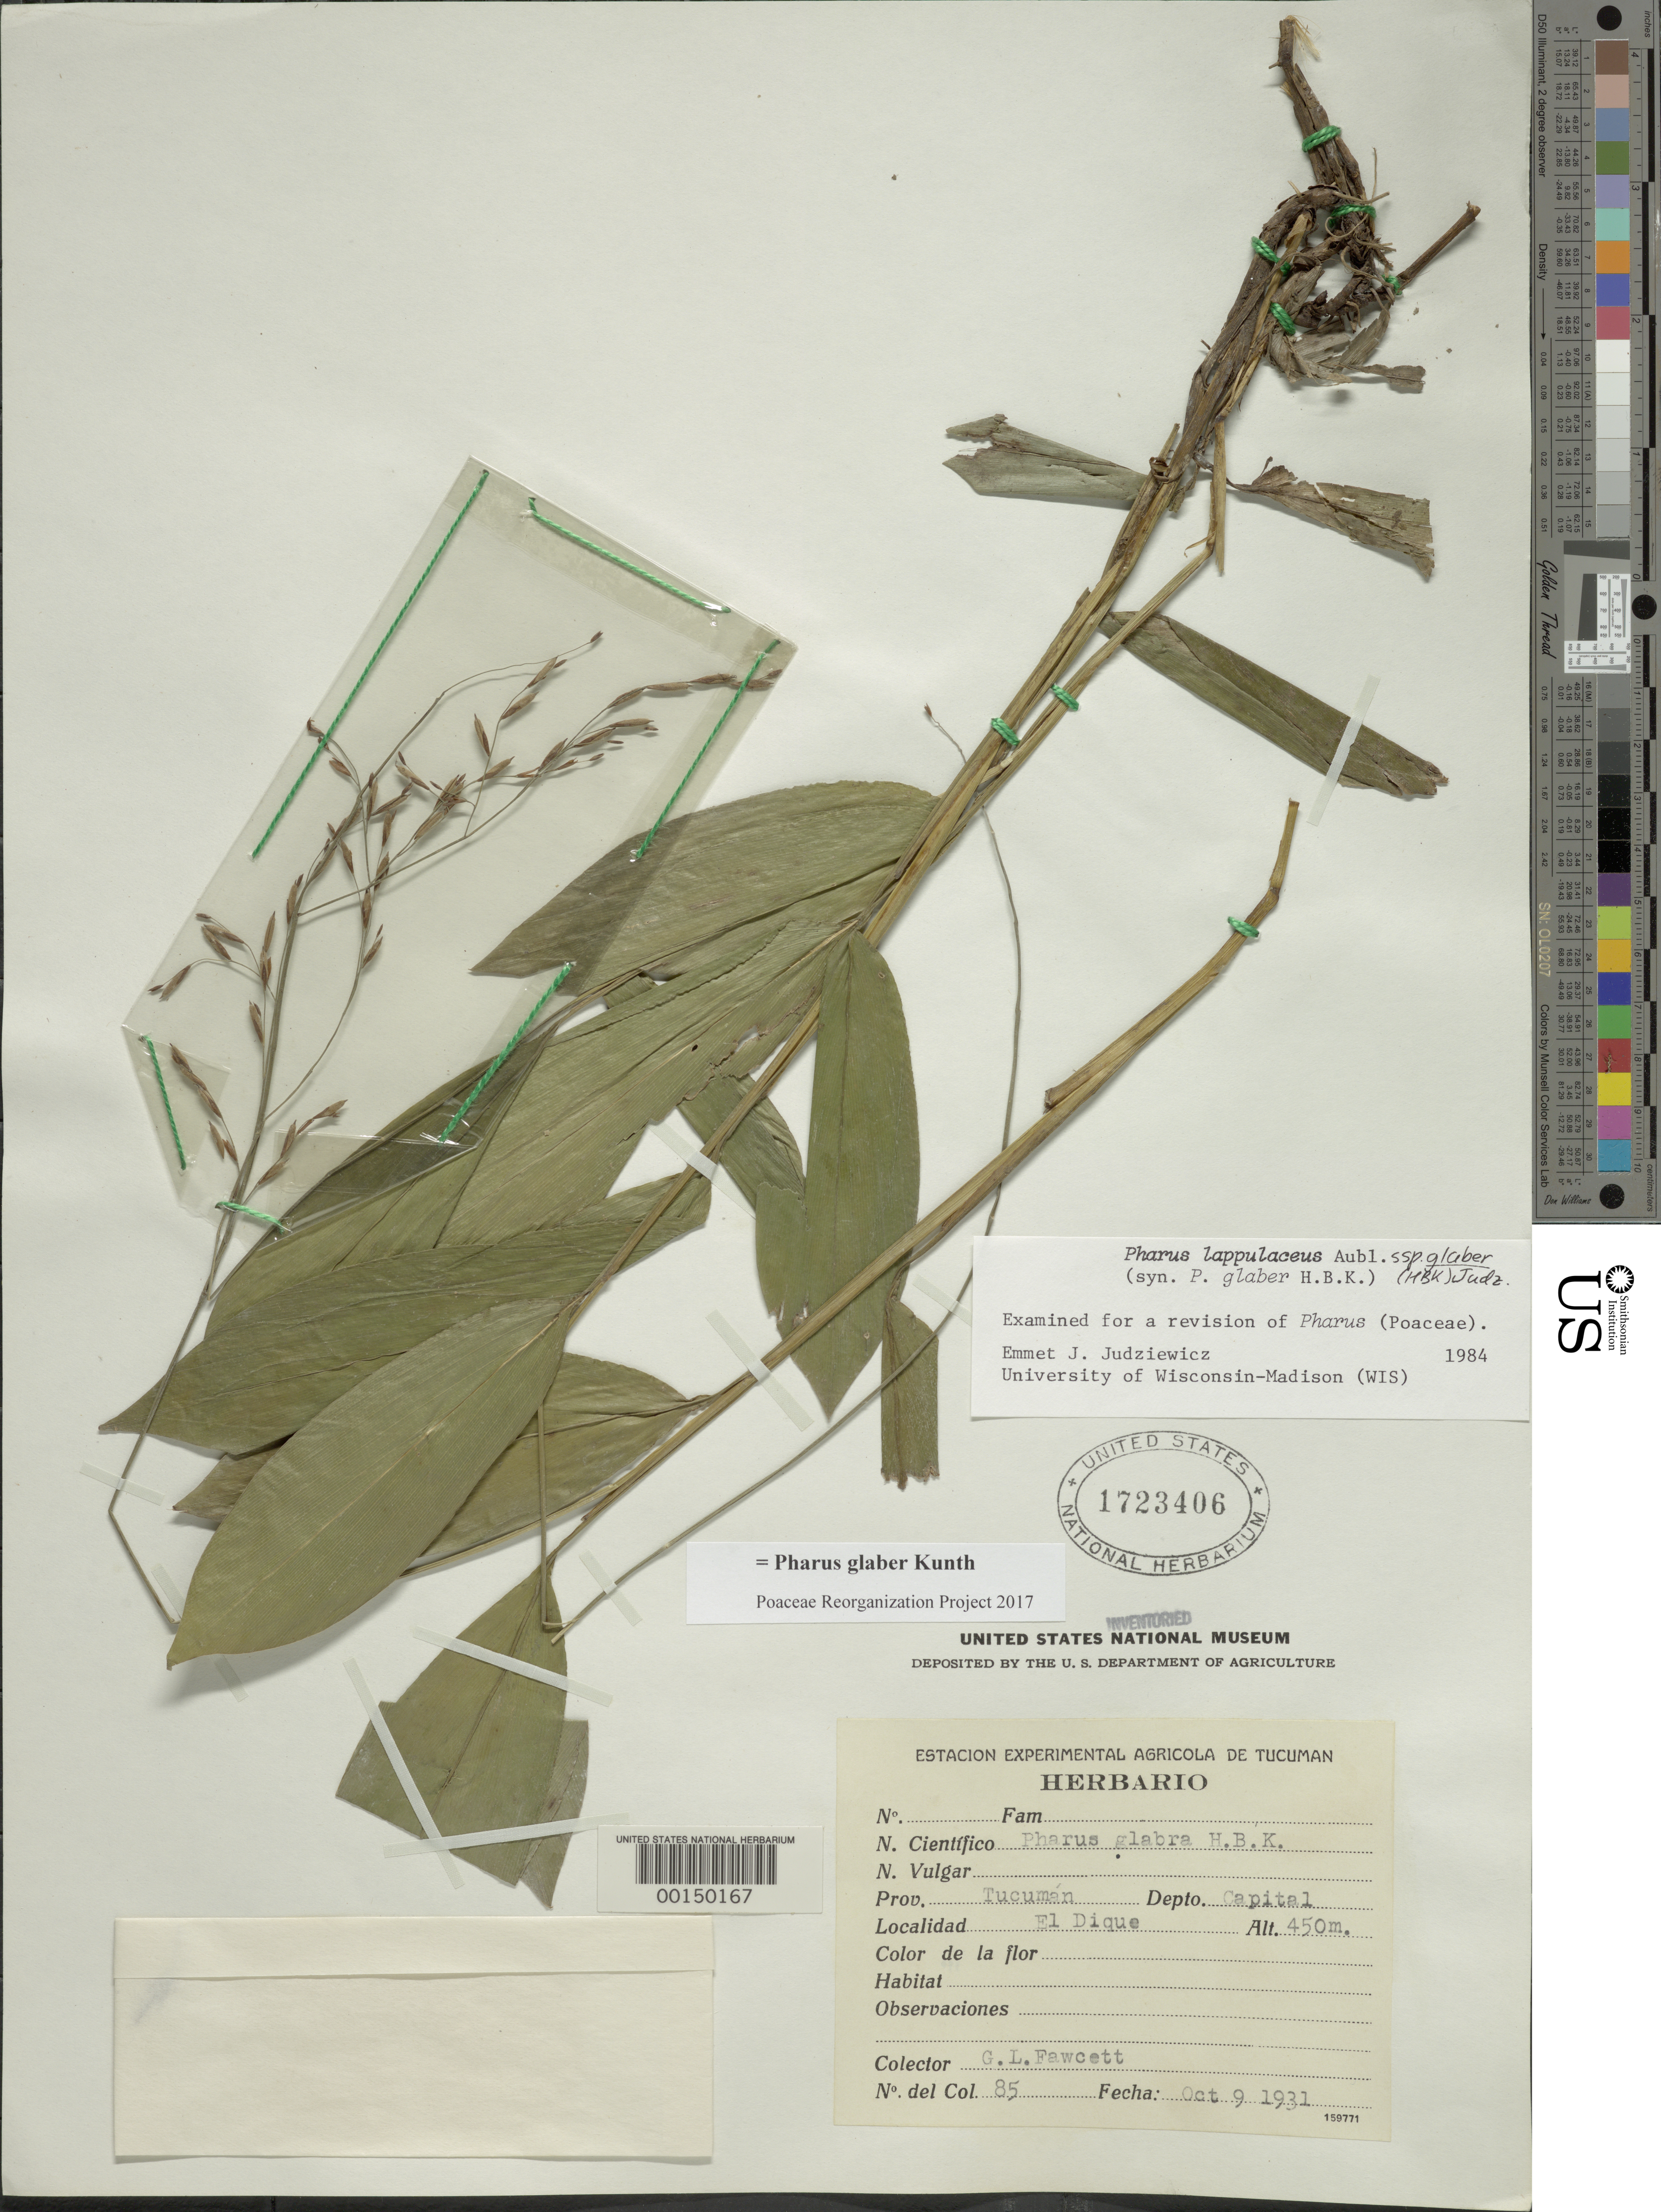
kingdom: Plantae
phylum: Tracheophyta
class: Liliopsida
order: Poales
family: Poaceae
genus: Pharus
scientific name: Pharus glaber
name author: Kunth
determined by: Poaceae Reorganization Project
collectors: G. Fawcett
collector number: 85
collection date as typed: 09 Oct 1931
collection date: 1931-10-09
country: Argentina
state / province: Tucumán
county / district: Capital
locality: El Dique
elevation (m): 450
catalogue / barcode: US 1723406